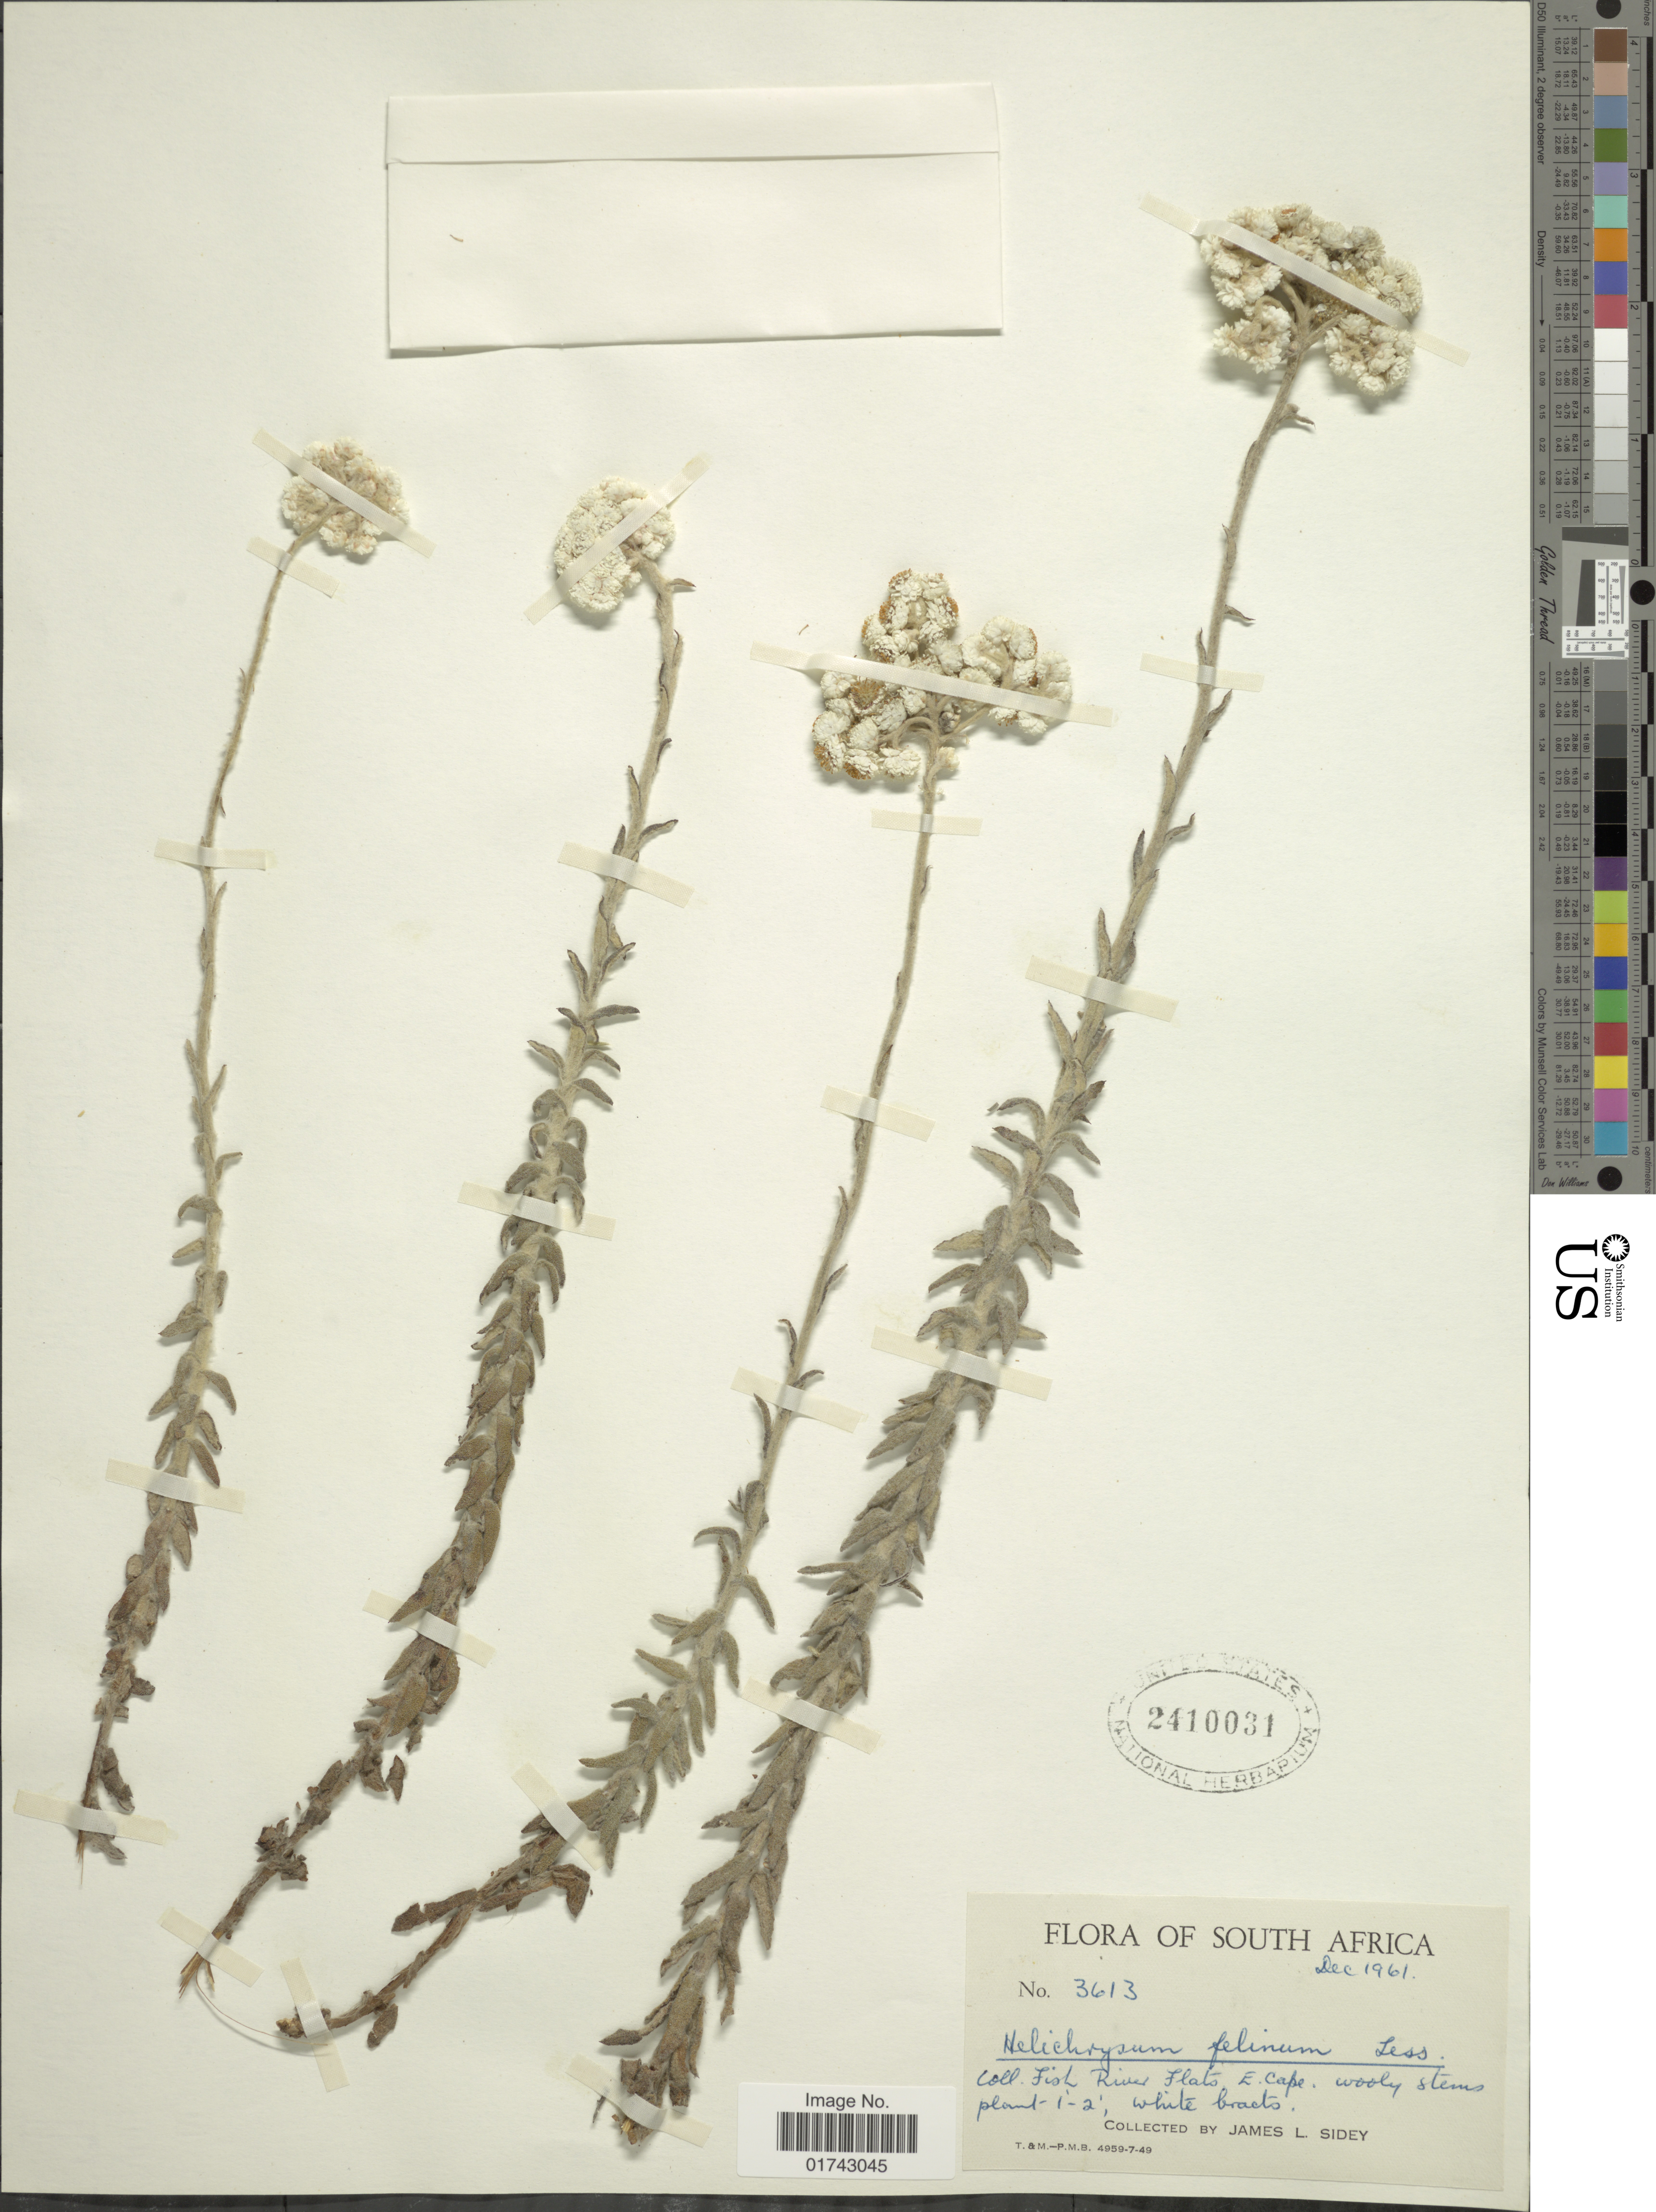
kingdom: Plantae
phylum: Tracheophyta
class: Magnoliopsida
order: Asterales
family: Asteraceae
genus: Helichrysum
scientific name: Helichrysum felinum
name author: Less.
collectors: J. L. Sidey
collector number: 3613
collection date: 1961-12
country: South Africa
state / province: Eastern Cape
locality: Coll. Fish River Flats, E. Cape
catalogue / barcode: US 2410031